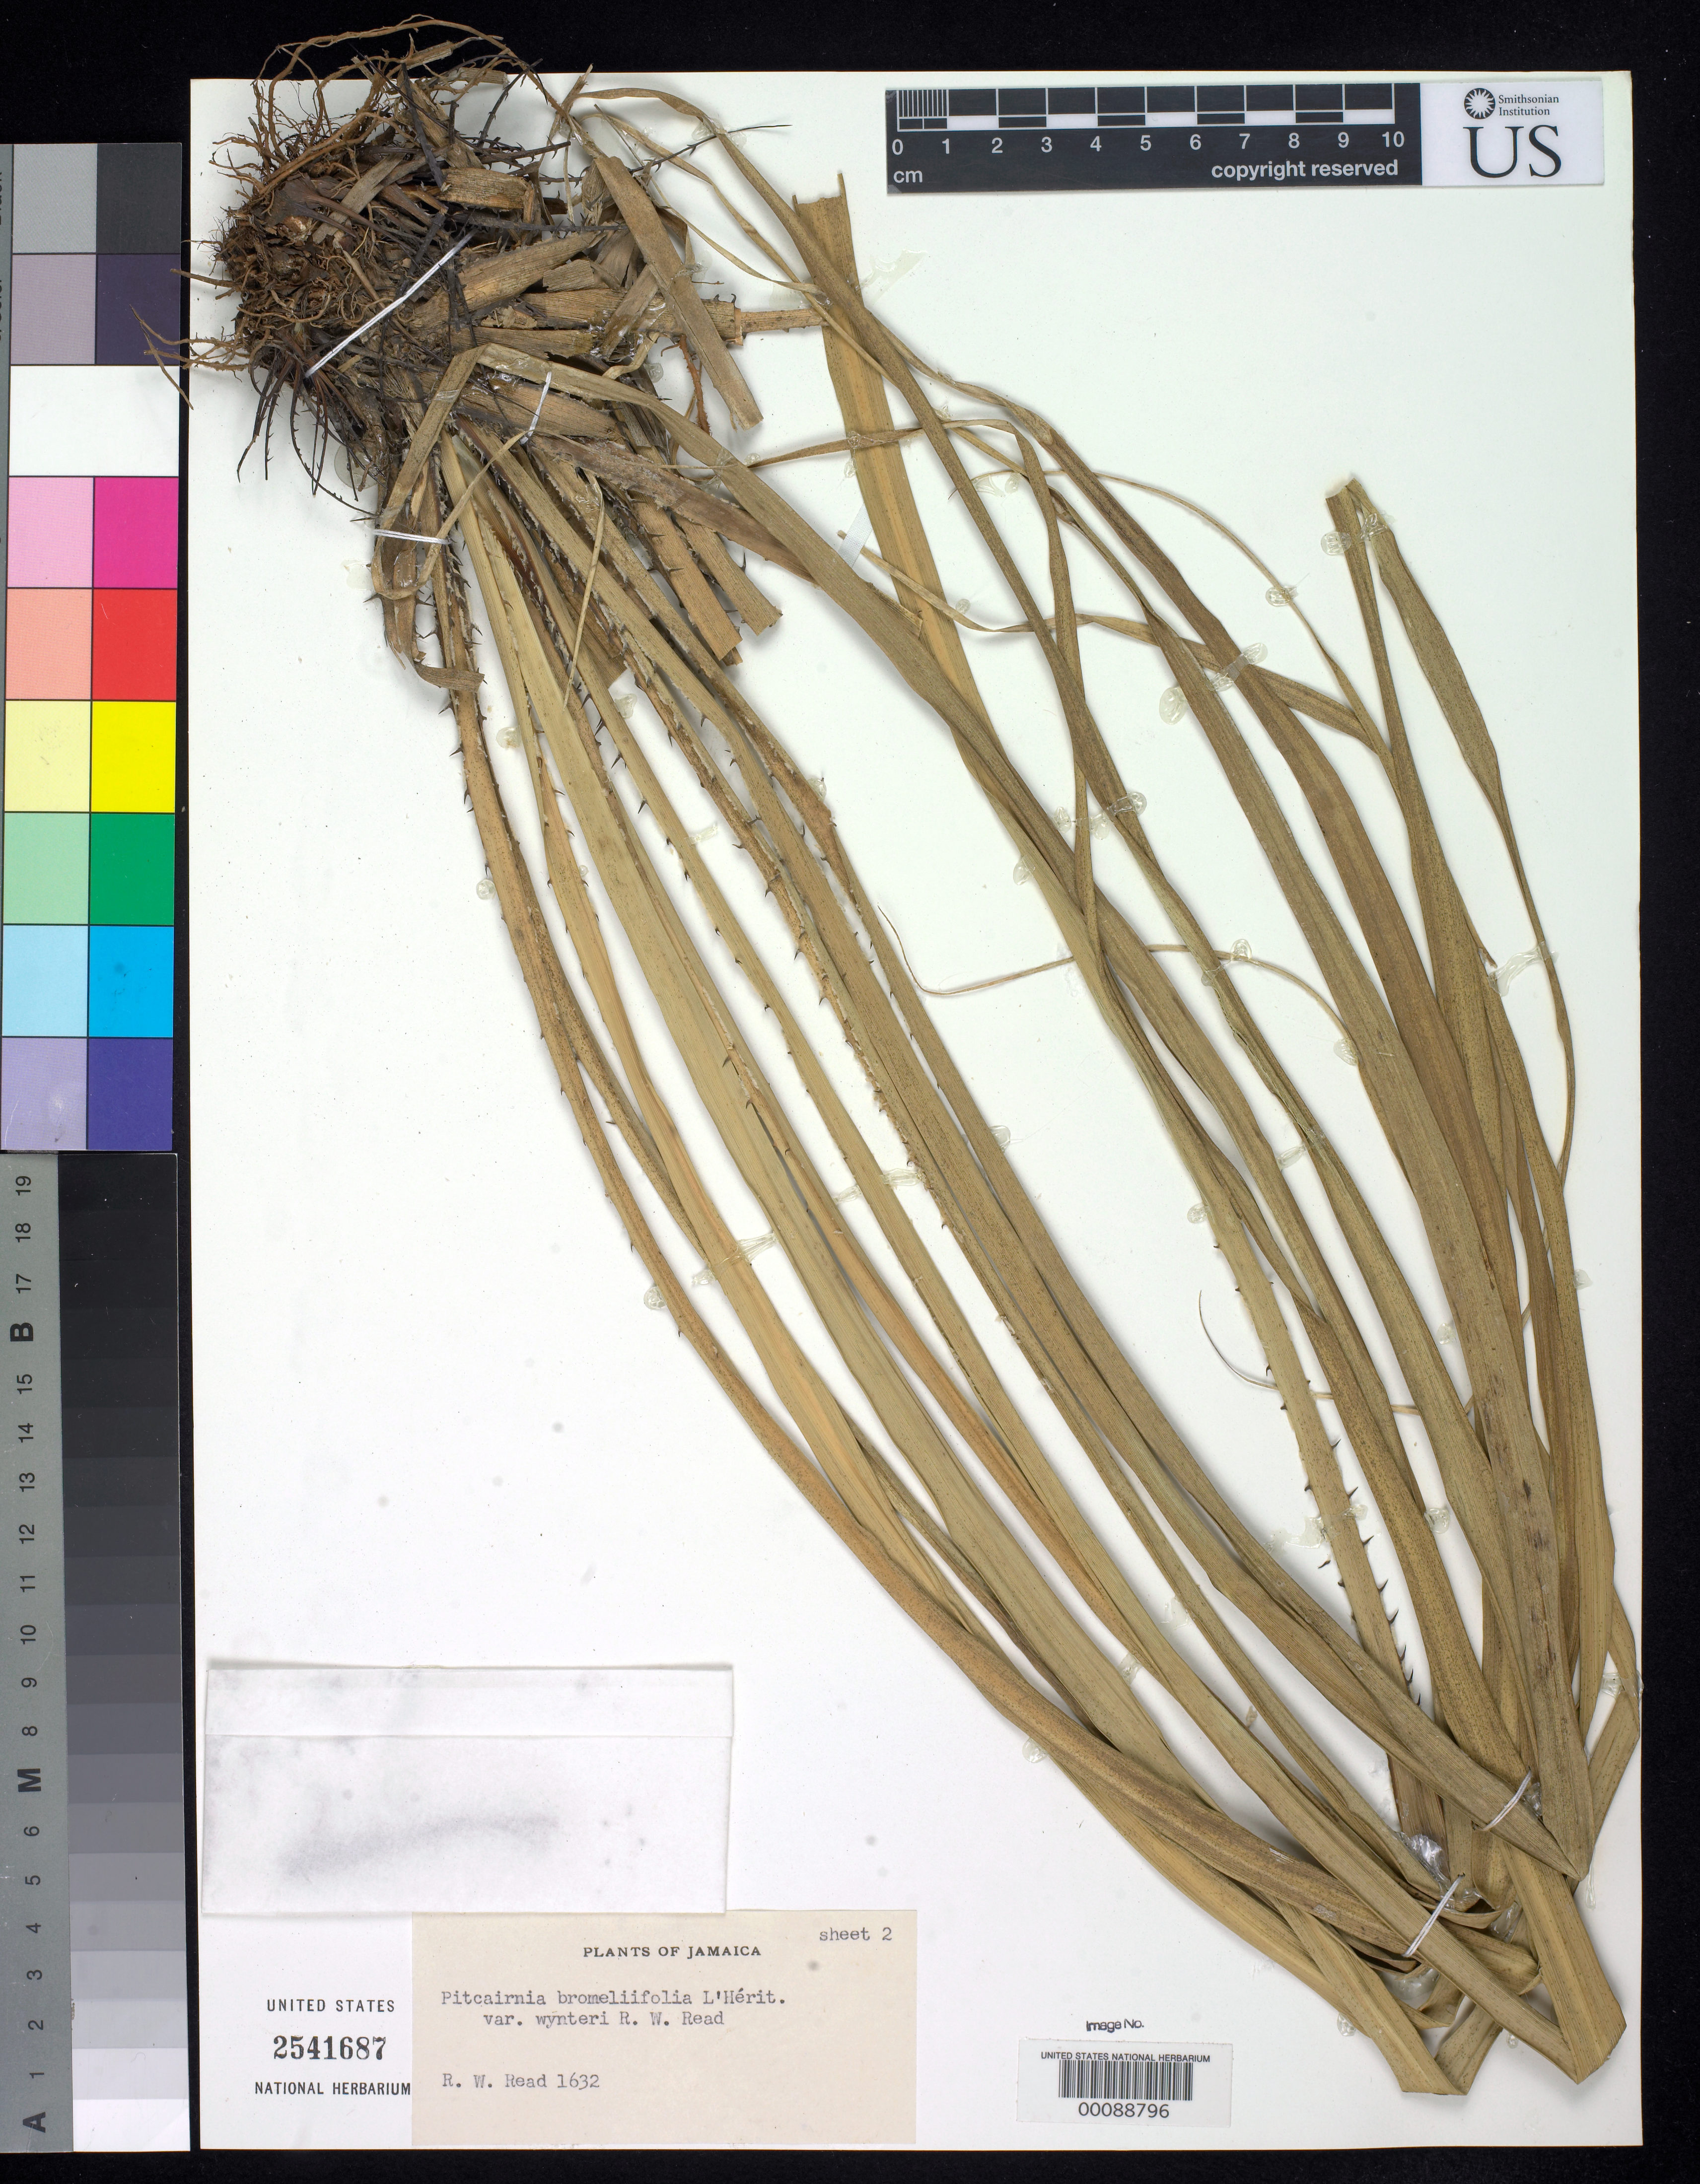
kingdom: Plantae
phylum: Tracheophyta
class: Liliopsida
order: Poales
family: Bromeliaceae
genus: Pitcairnia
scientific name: Pitcairnia bromeliifolia var. wynteri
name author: Read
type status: Holotype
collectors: R. W. Read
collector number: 1632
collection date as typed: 02 Apr 1966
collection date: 1966-04-02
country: Jamaica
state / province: Trelawny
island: Greater Antilles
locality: Mango Tree Hill.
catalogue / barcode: US 2541687